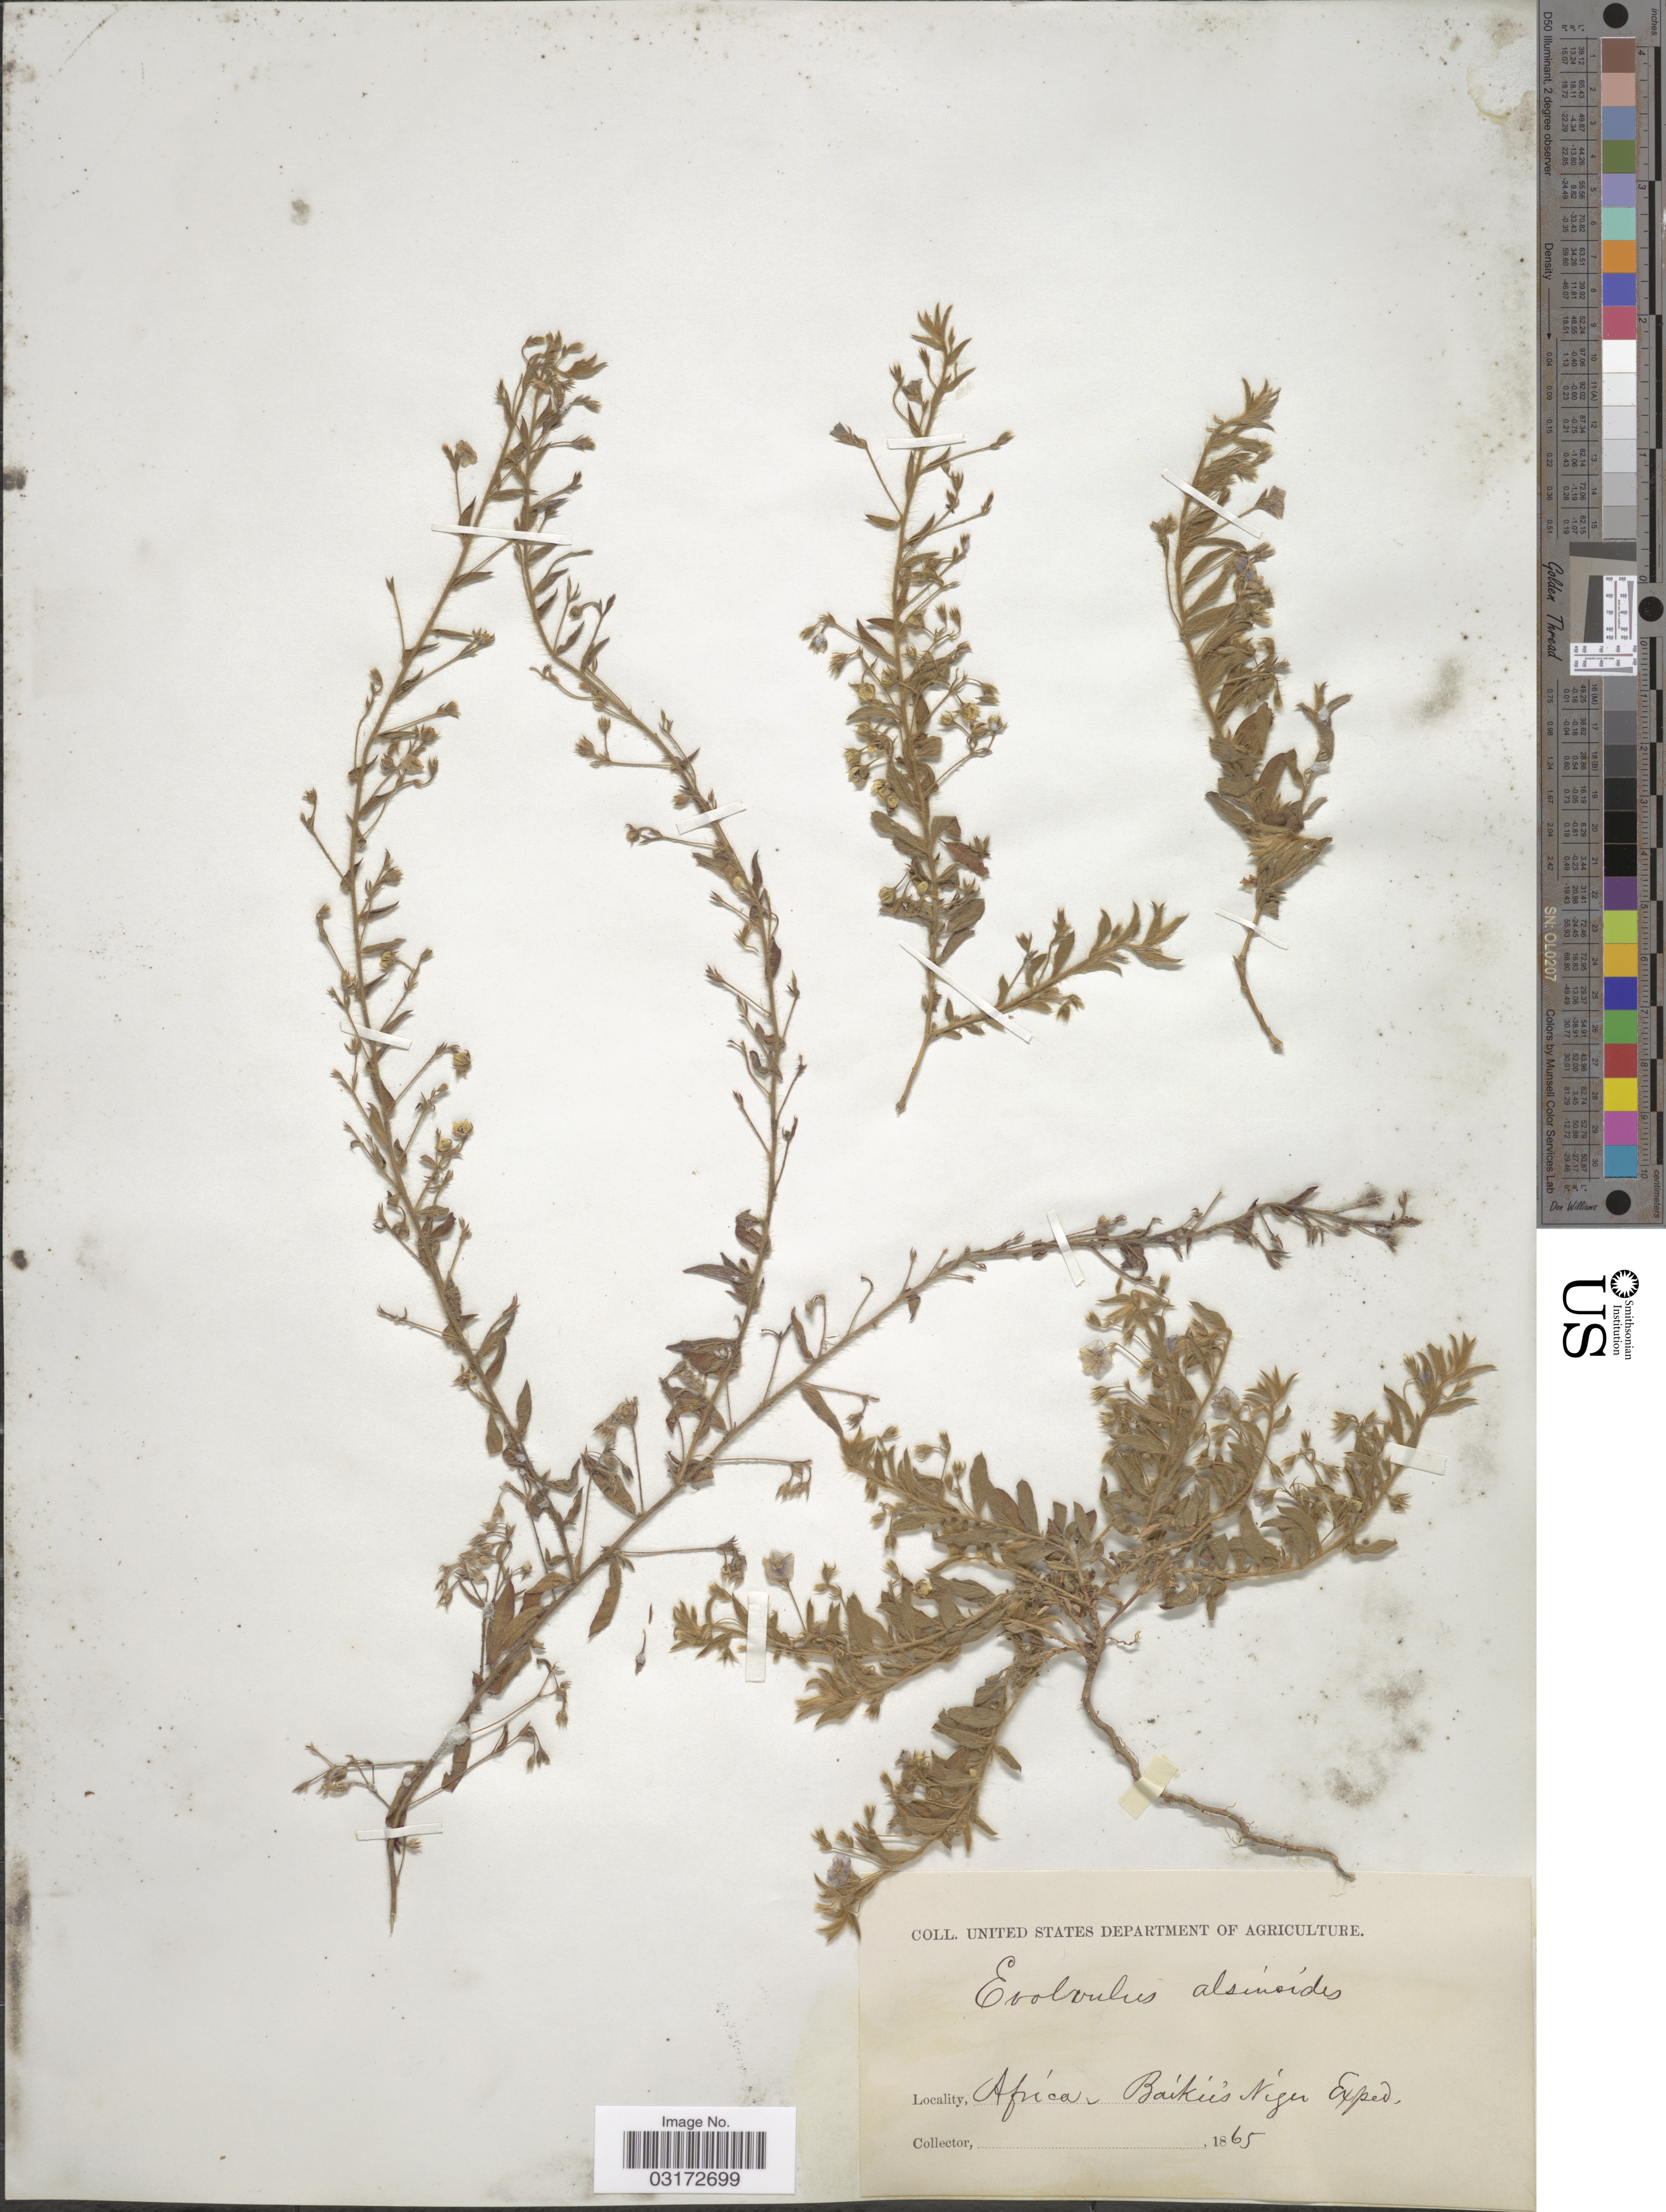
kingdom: Plantae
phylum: Tracheophyta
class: Magnoliopsida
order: Solanales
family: Convolvulaceae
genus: Evolvulus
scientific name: Evolvulus alsinoides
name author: (L.) L.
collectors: ex herb. U. S. Department of Agriculture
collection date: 1865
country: Niger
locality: Baikies Niger Expedition.